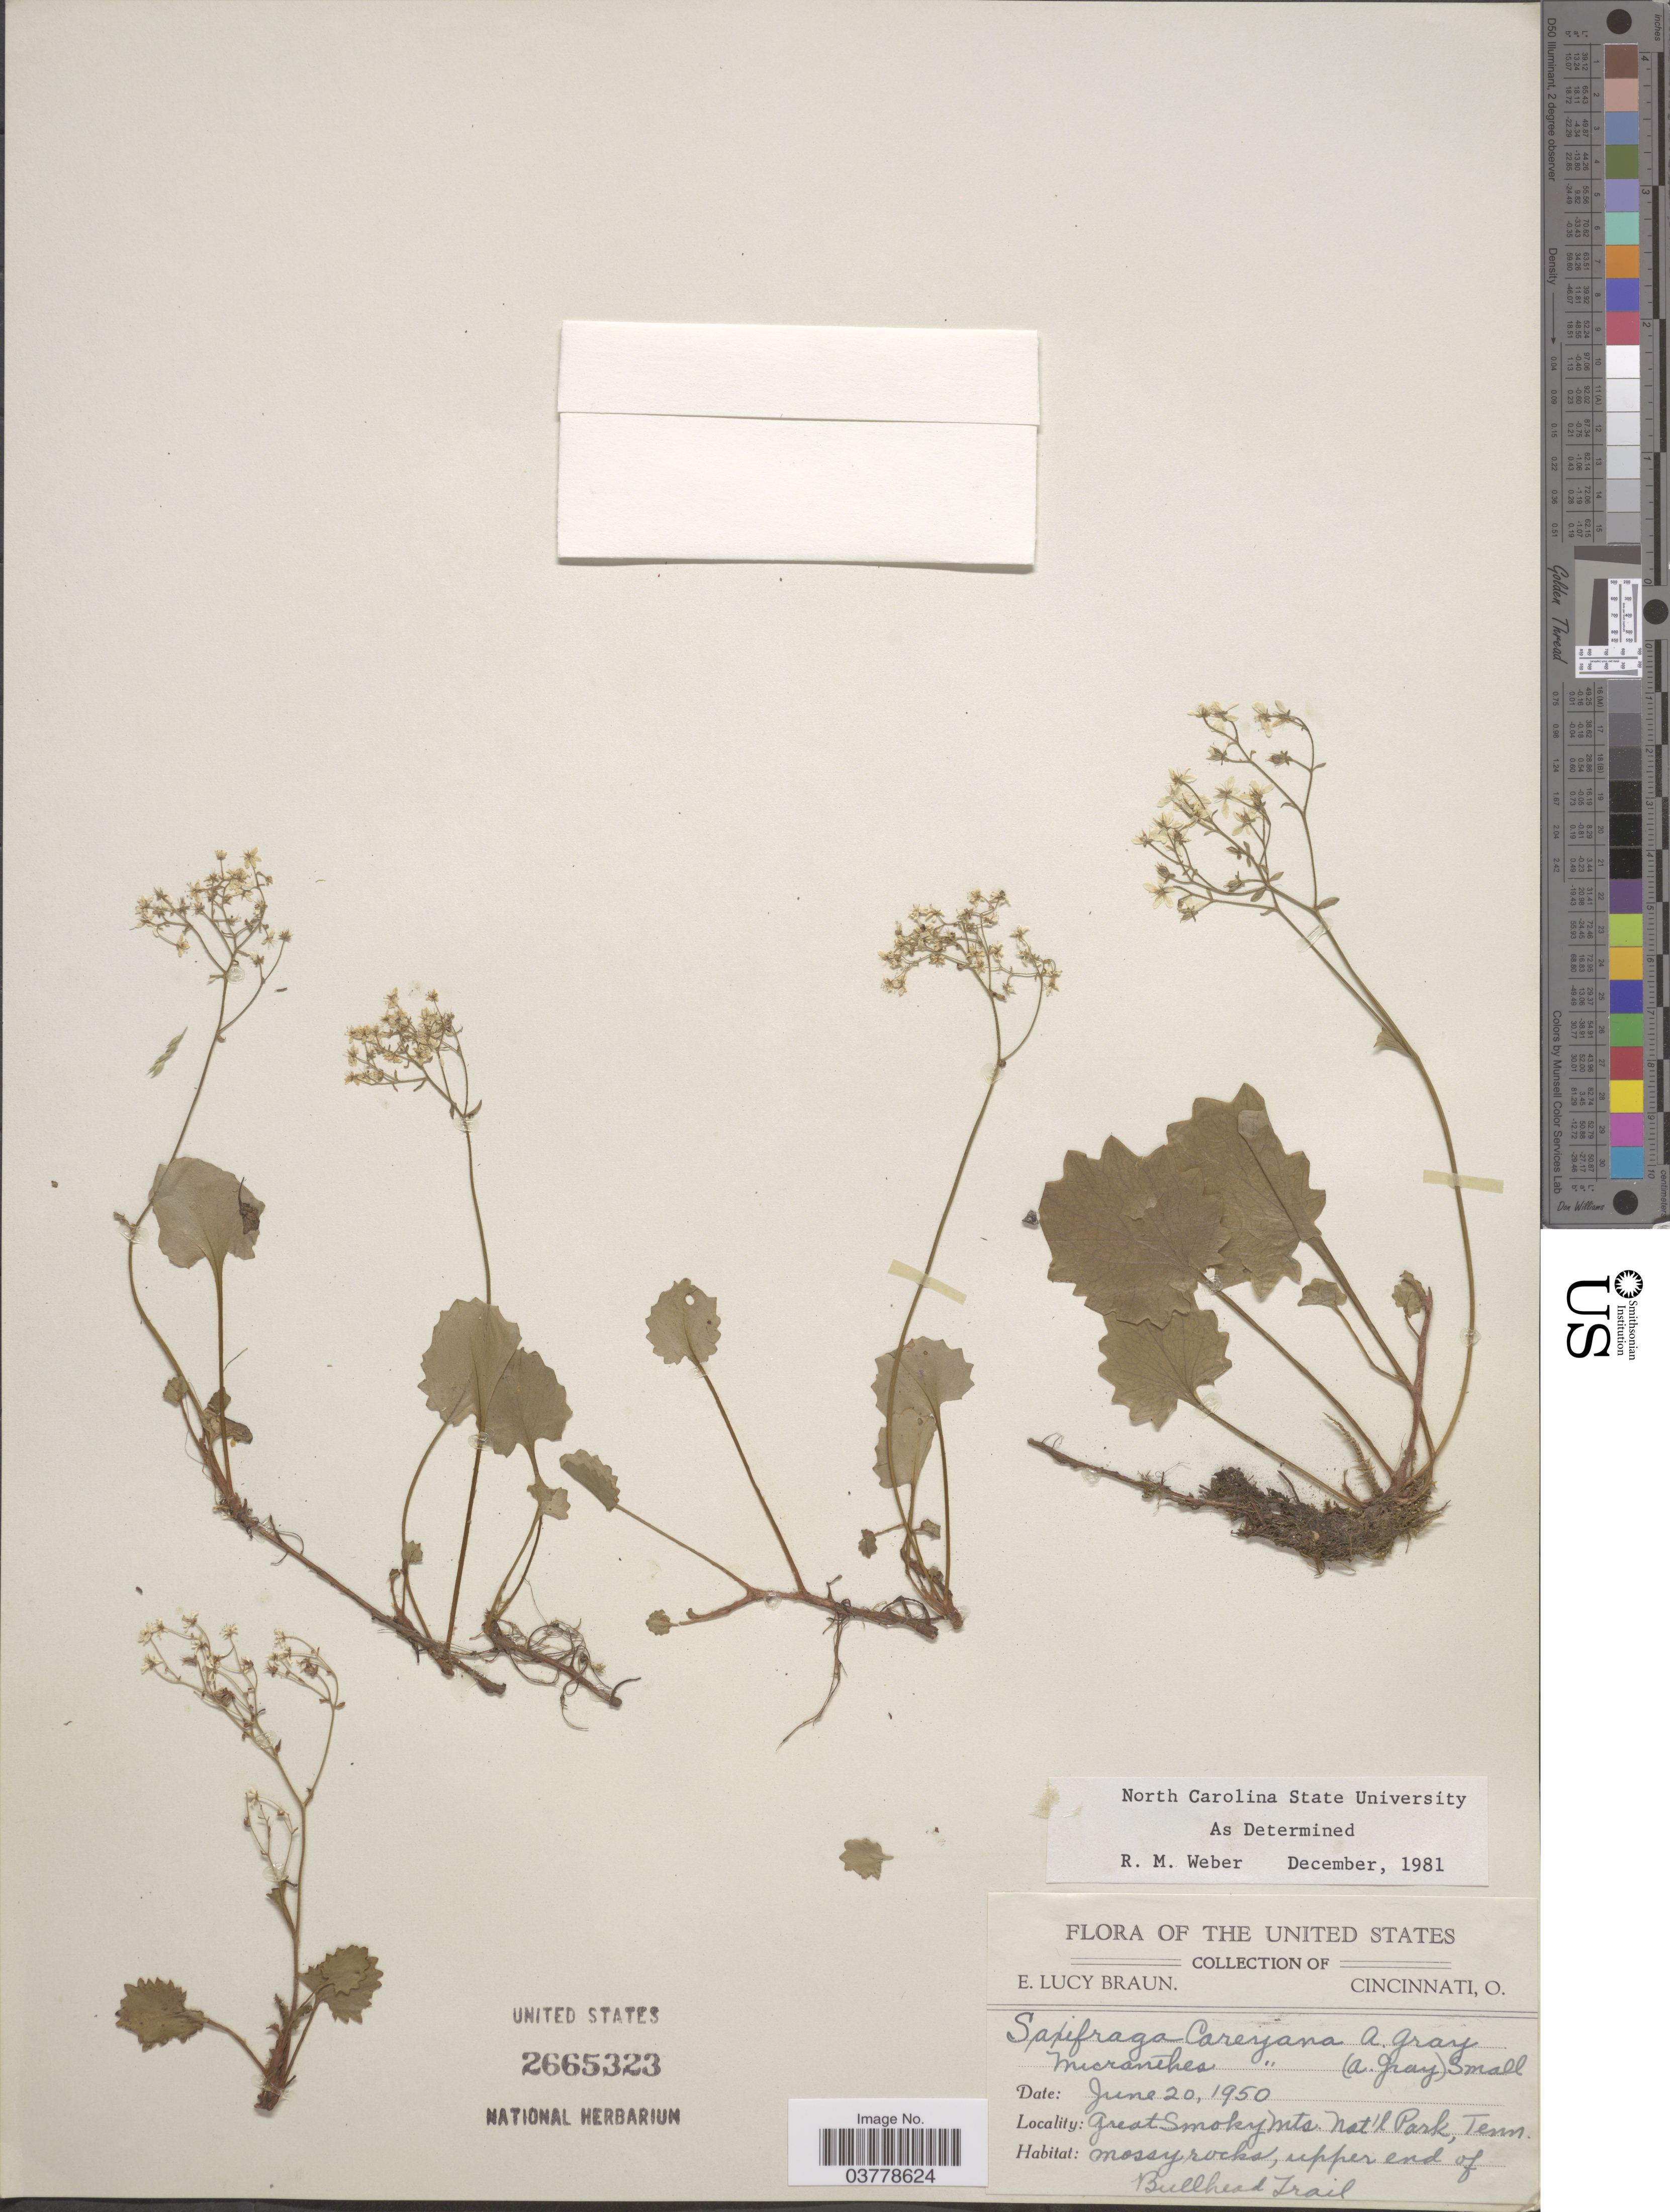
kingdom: Plantae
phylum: Tracheophyta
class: Magnoliopsida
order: Saxifragales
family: Saxifragaceae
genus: Saxifraga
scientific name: Saxifraga careyana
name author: A. Gray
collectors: E. L. Braun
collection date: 1950-06-20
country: United States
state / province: Tennessee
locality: Great Smoky Mts. Nat'l Park. Upper end of Bullhead Trail.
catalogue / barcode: US 2665323